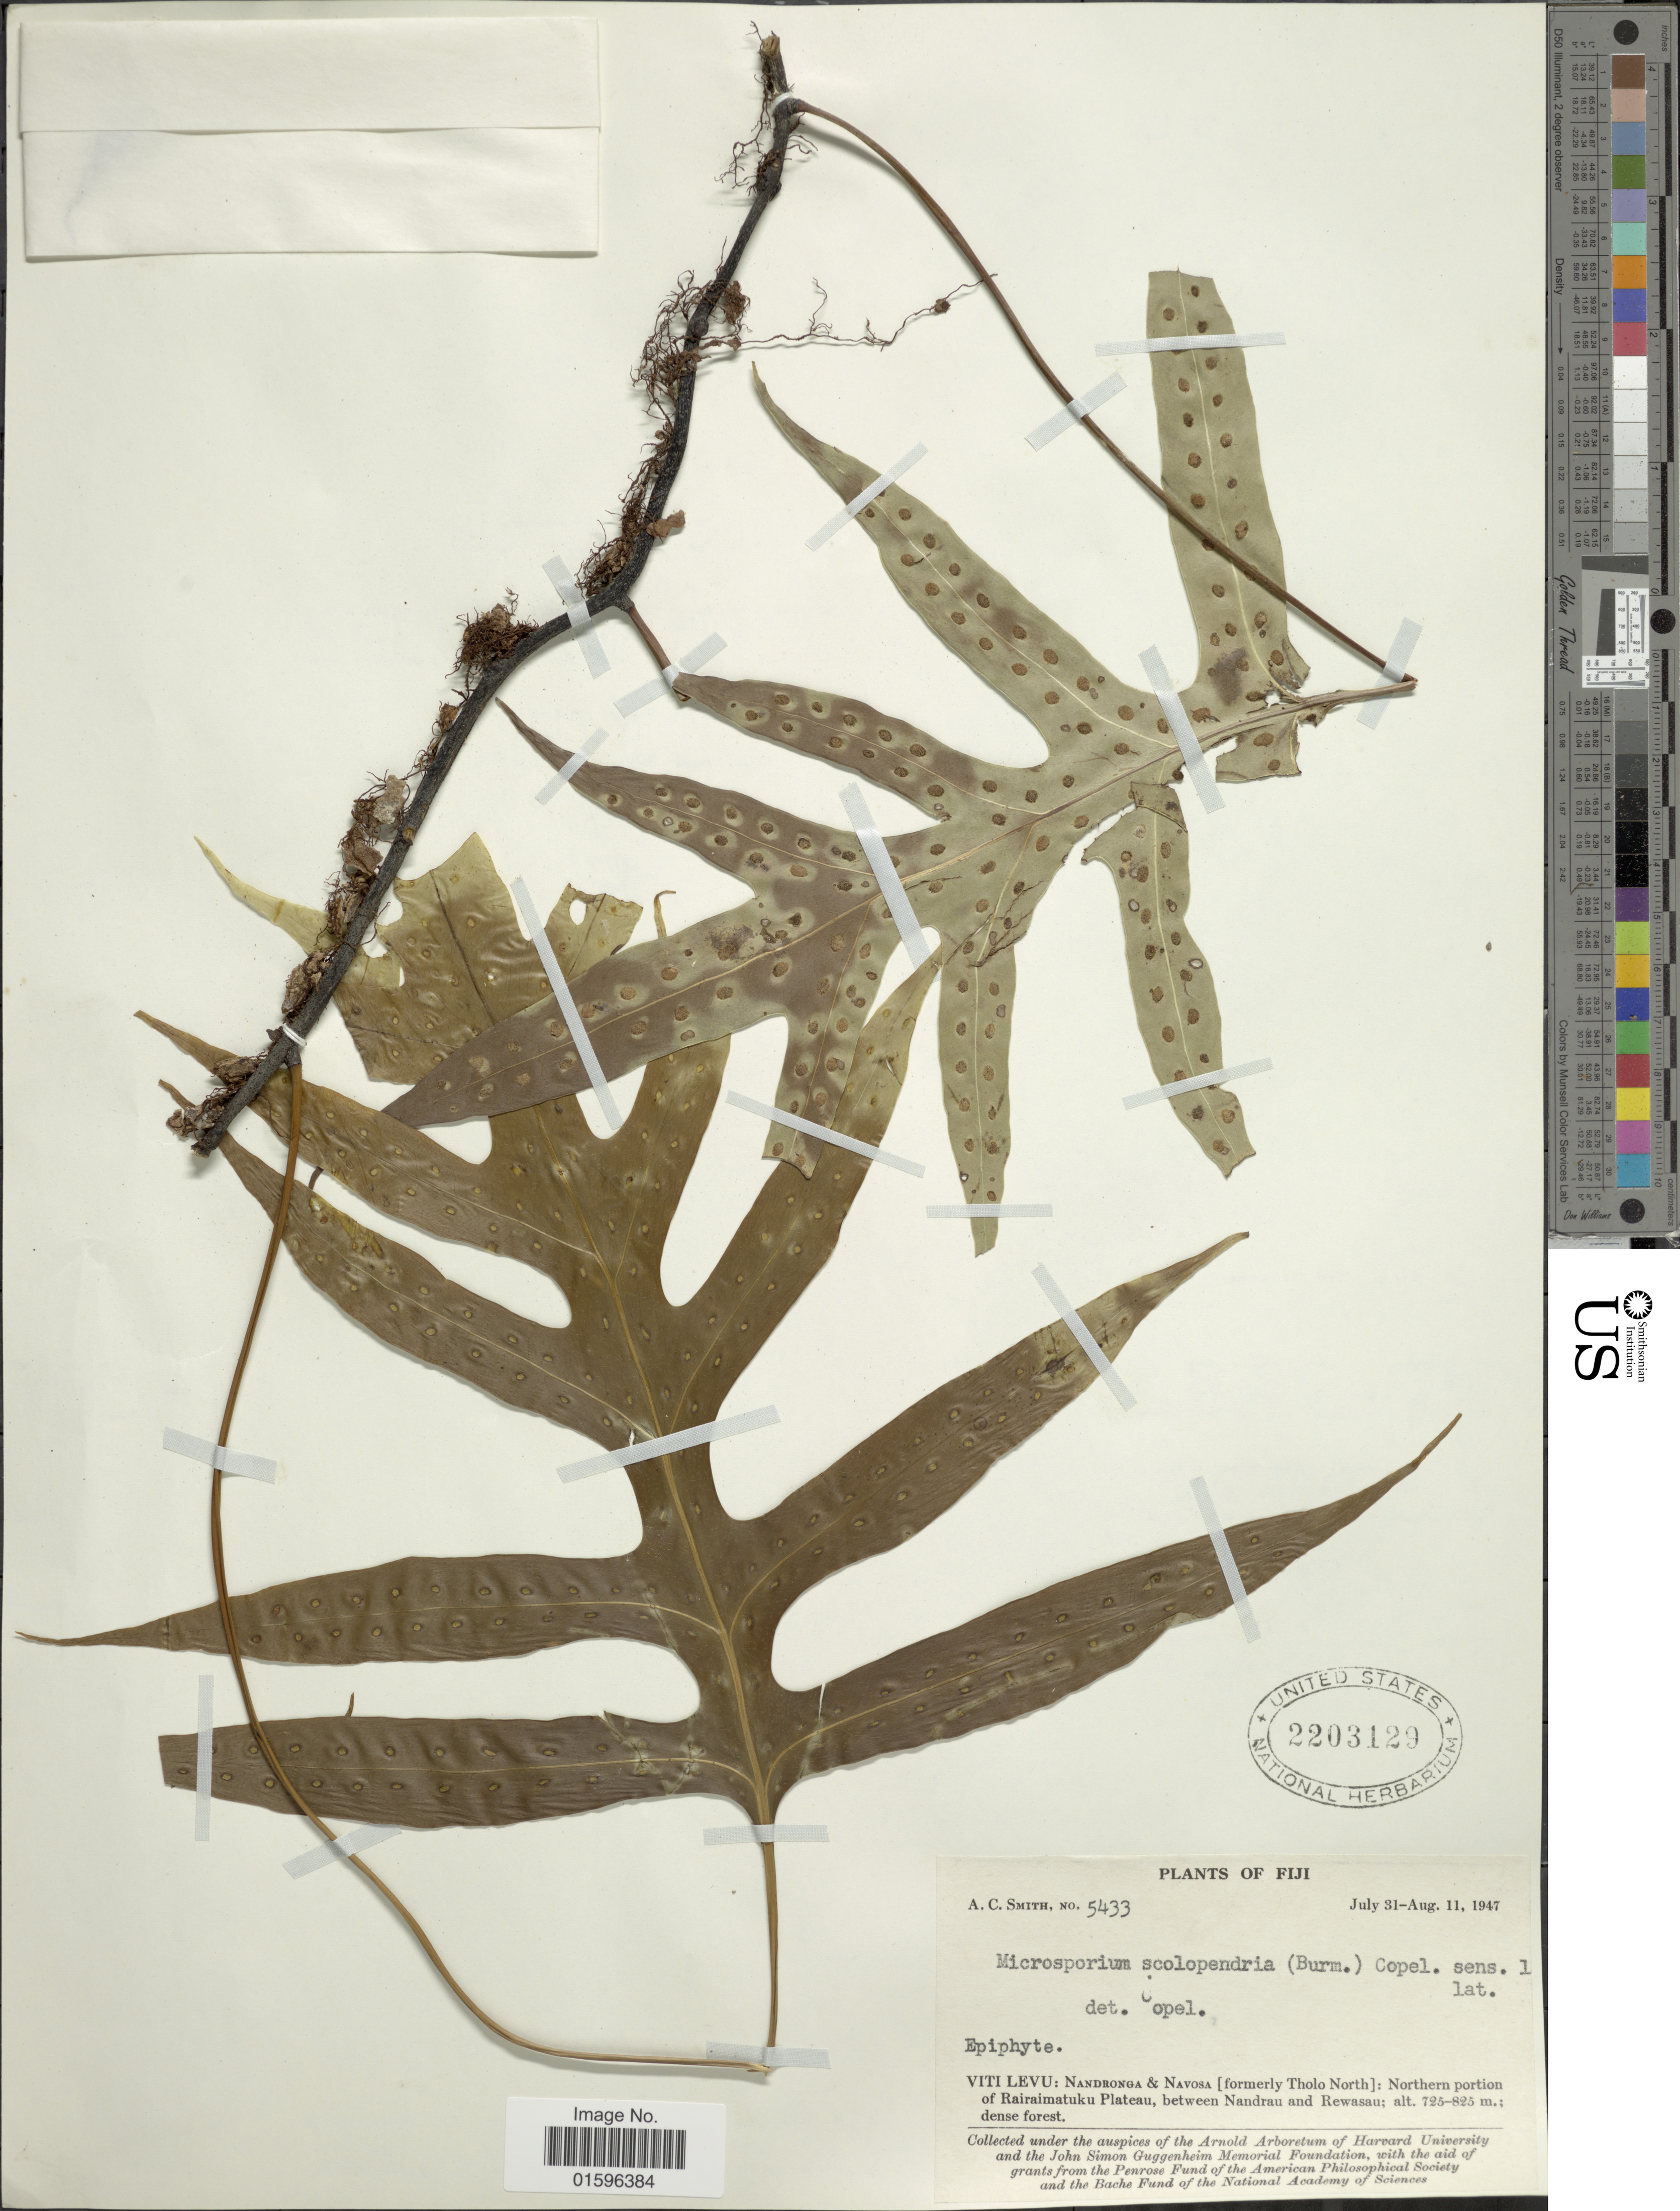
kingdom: Plantae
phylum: Tracheophyta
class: Polypodiopsida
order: Polypodiales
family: Polypodiaceae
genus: Polypodium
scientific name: Polypodium scolopendria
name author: Burm. f.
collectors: A. C. Smith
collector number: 5433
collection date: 1947-07-31/1947-08-11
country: Fiji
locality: Fiji, Viti Levu: Nandronga & Navosa (formerly Tholo North): Northern portion of Rairaimatuku Plateau, between Nandrau and Rewasau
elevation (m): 725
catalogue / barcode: US 2203129